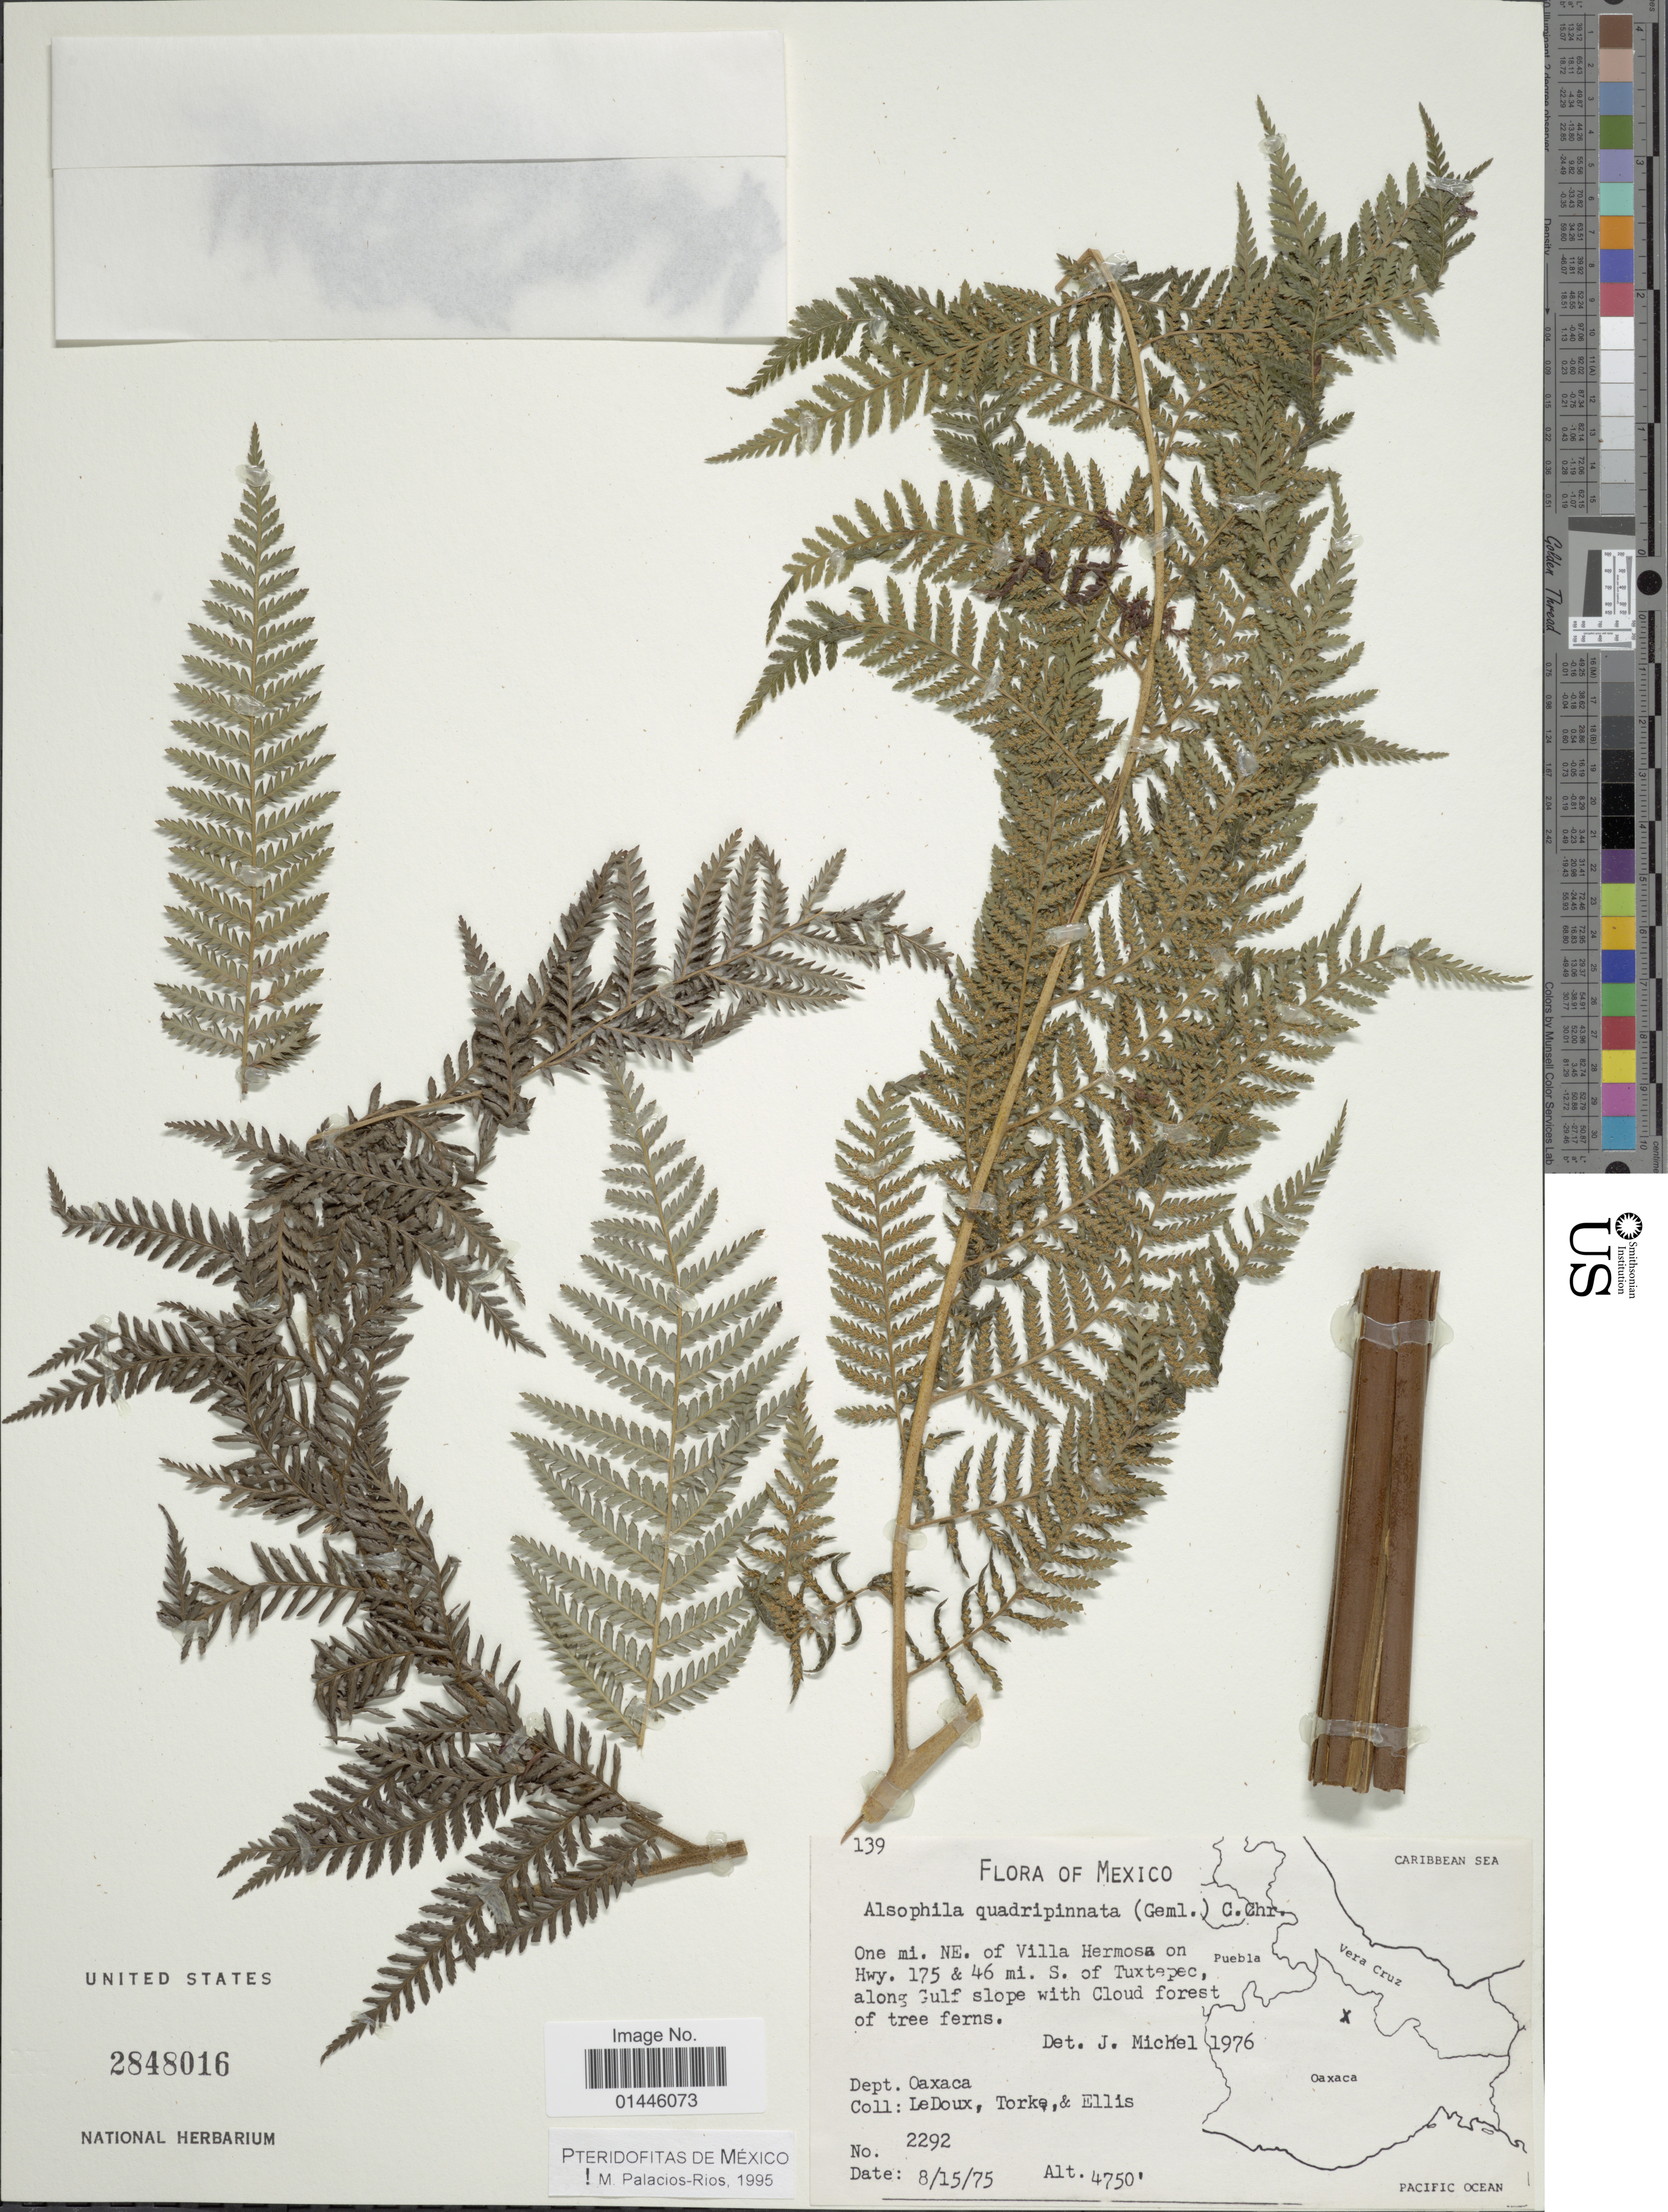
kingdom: Plantae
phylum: Tracheophyta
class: Polypodiopsida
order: Cyatheales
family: Dicksoniaceae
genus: Lophosoria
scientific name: Lophosoria quadripinnata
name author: (J.F. Gmel.) C. Chr.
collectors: -. Ledoux, Torke, -- & -. Ellis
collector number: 2292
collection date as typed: Transcribed d/m/y: 15/8/75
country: Mexico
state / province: Oaxaca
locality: One mi. NE. of Villa Hermosa on Hwy. 175 & 46 mi. S. of Tuxtepec, along Gulf slope.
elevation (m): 1448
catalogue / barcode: US 2848016